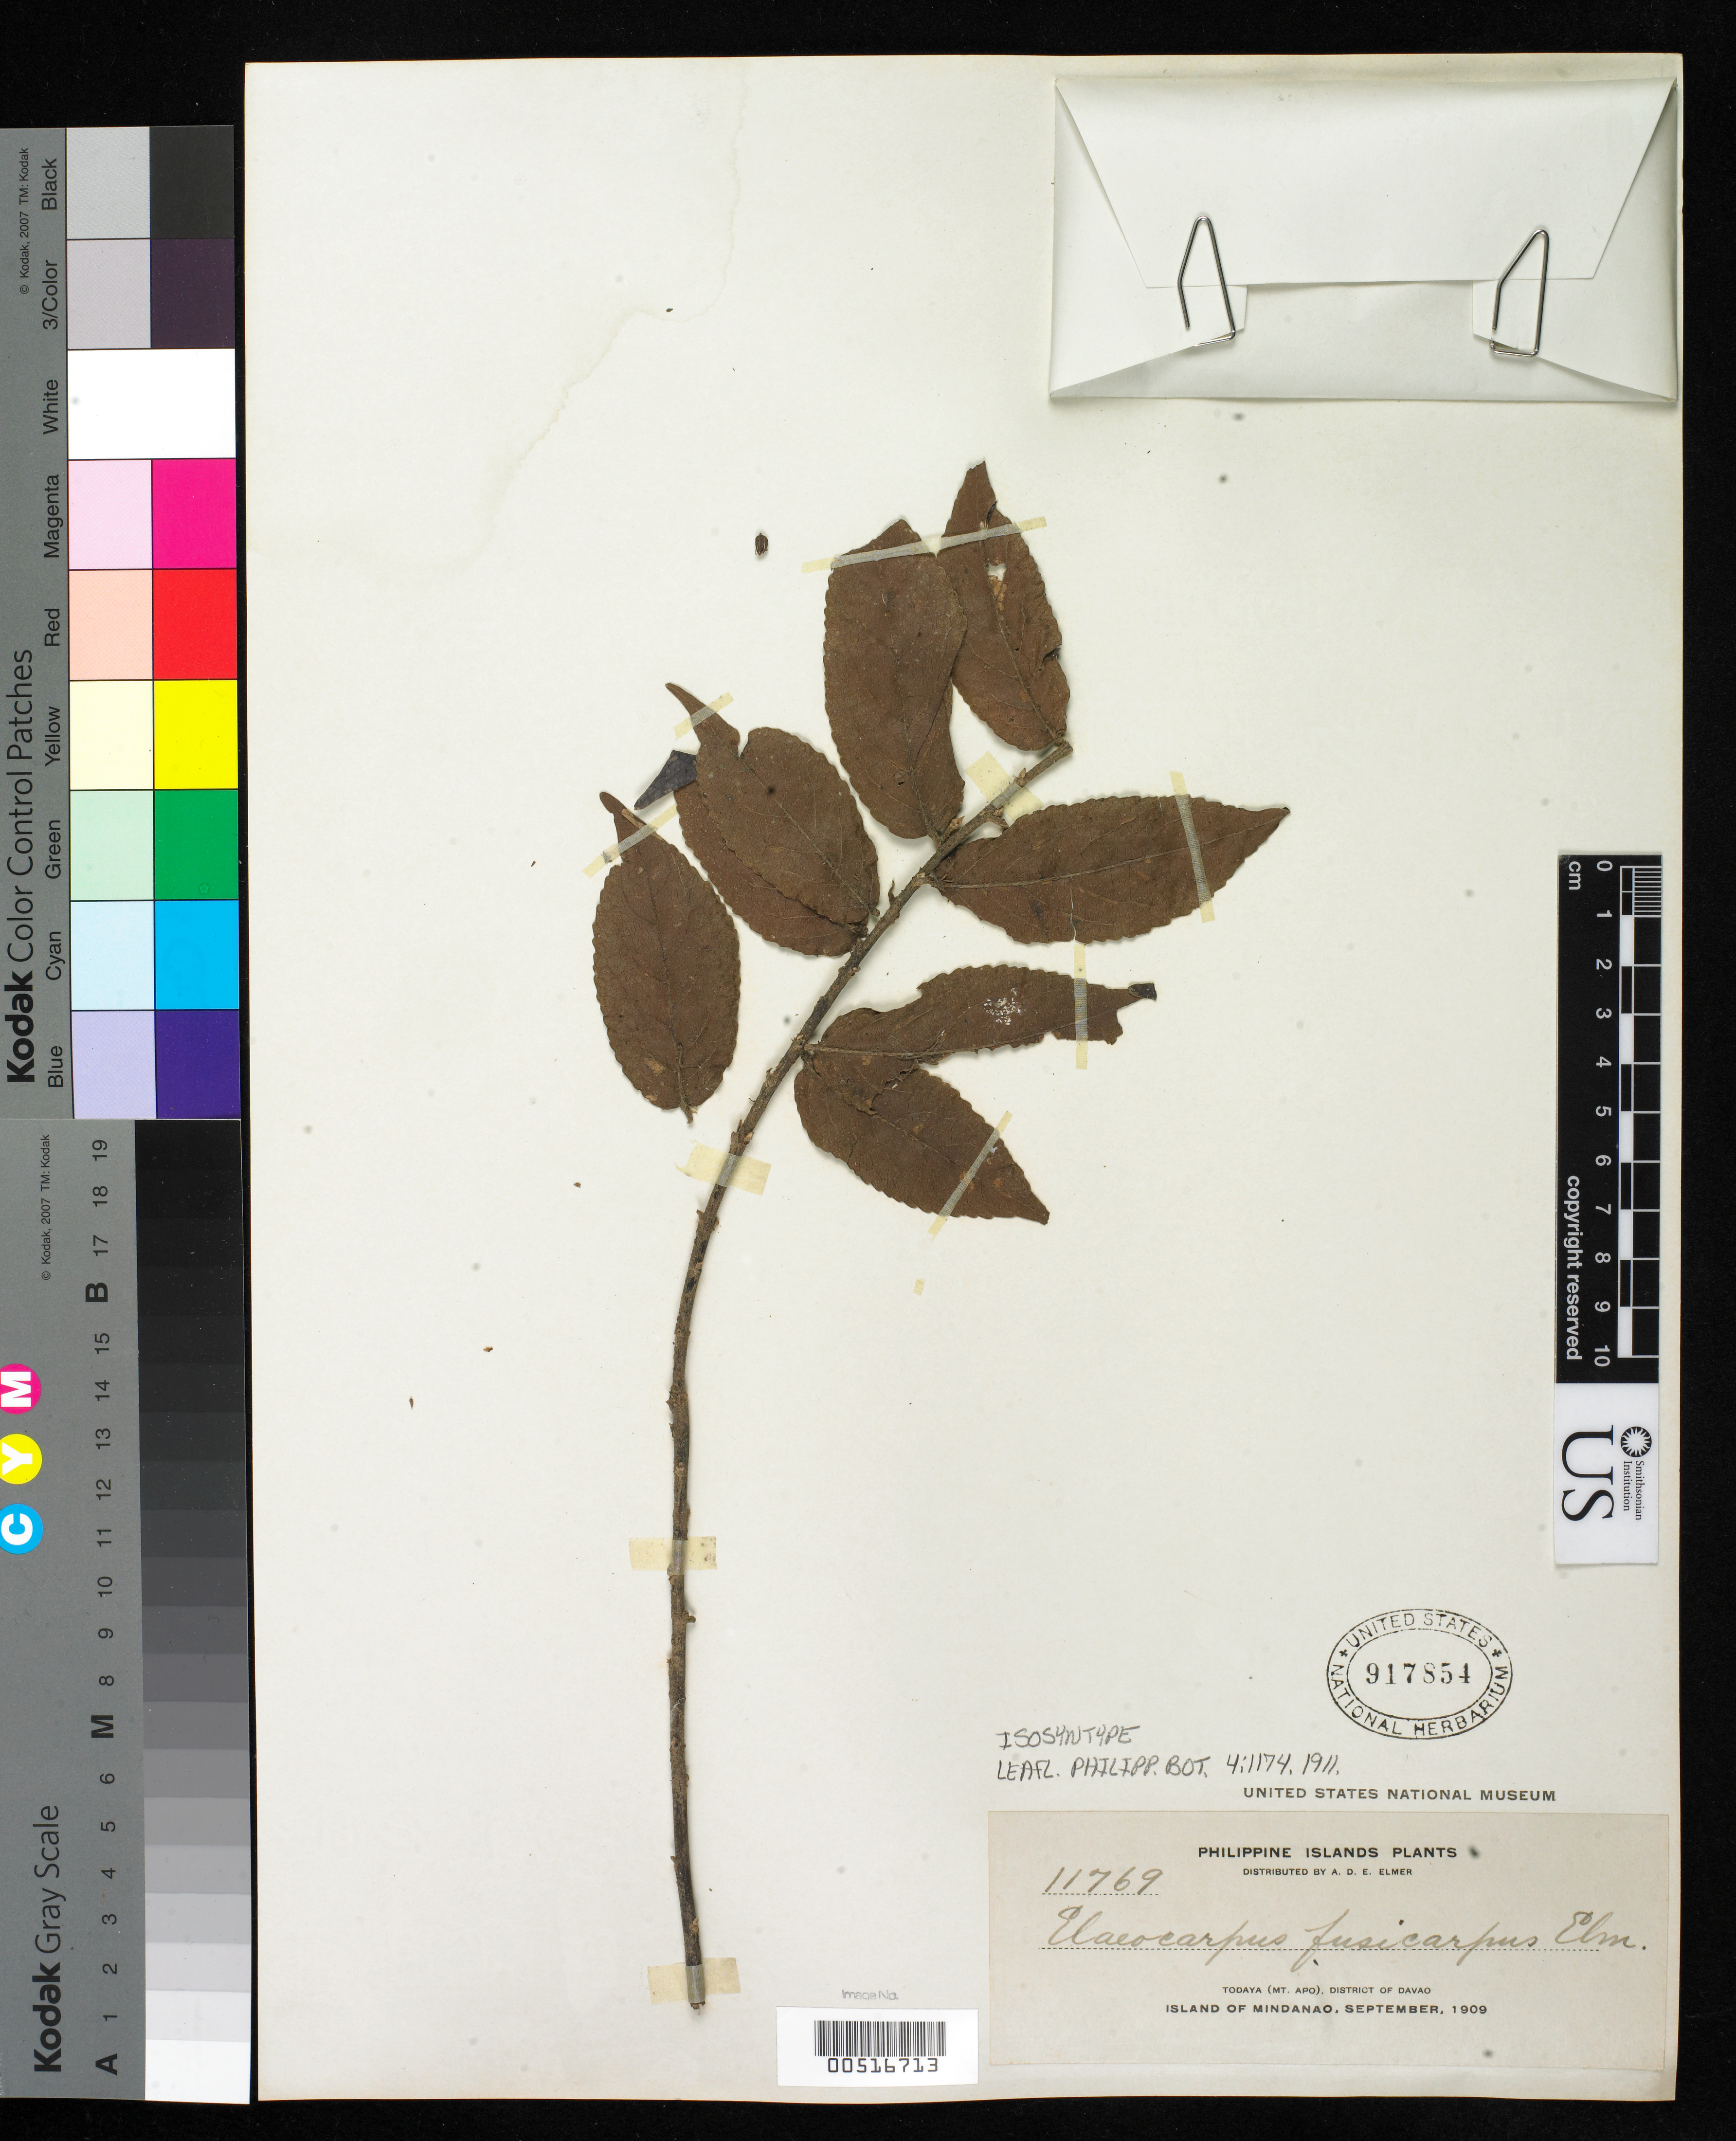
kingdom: Plantae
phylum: Tracheophyta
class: Magnoliopsida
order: Oxalidales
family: Elaeocarpaceae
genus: Elaeocarpus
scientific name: Elaeocarpus fusicarpus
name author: Elmer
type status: Isosyntype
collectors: A. D. E. Elmer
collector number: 11769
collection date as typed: Sep 1909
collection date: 1909-09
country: Philippines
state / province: Davao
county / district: Davao del Sur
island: Mindanao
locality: Todaya, Mt. Apo.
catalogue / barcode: US 917854